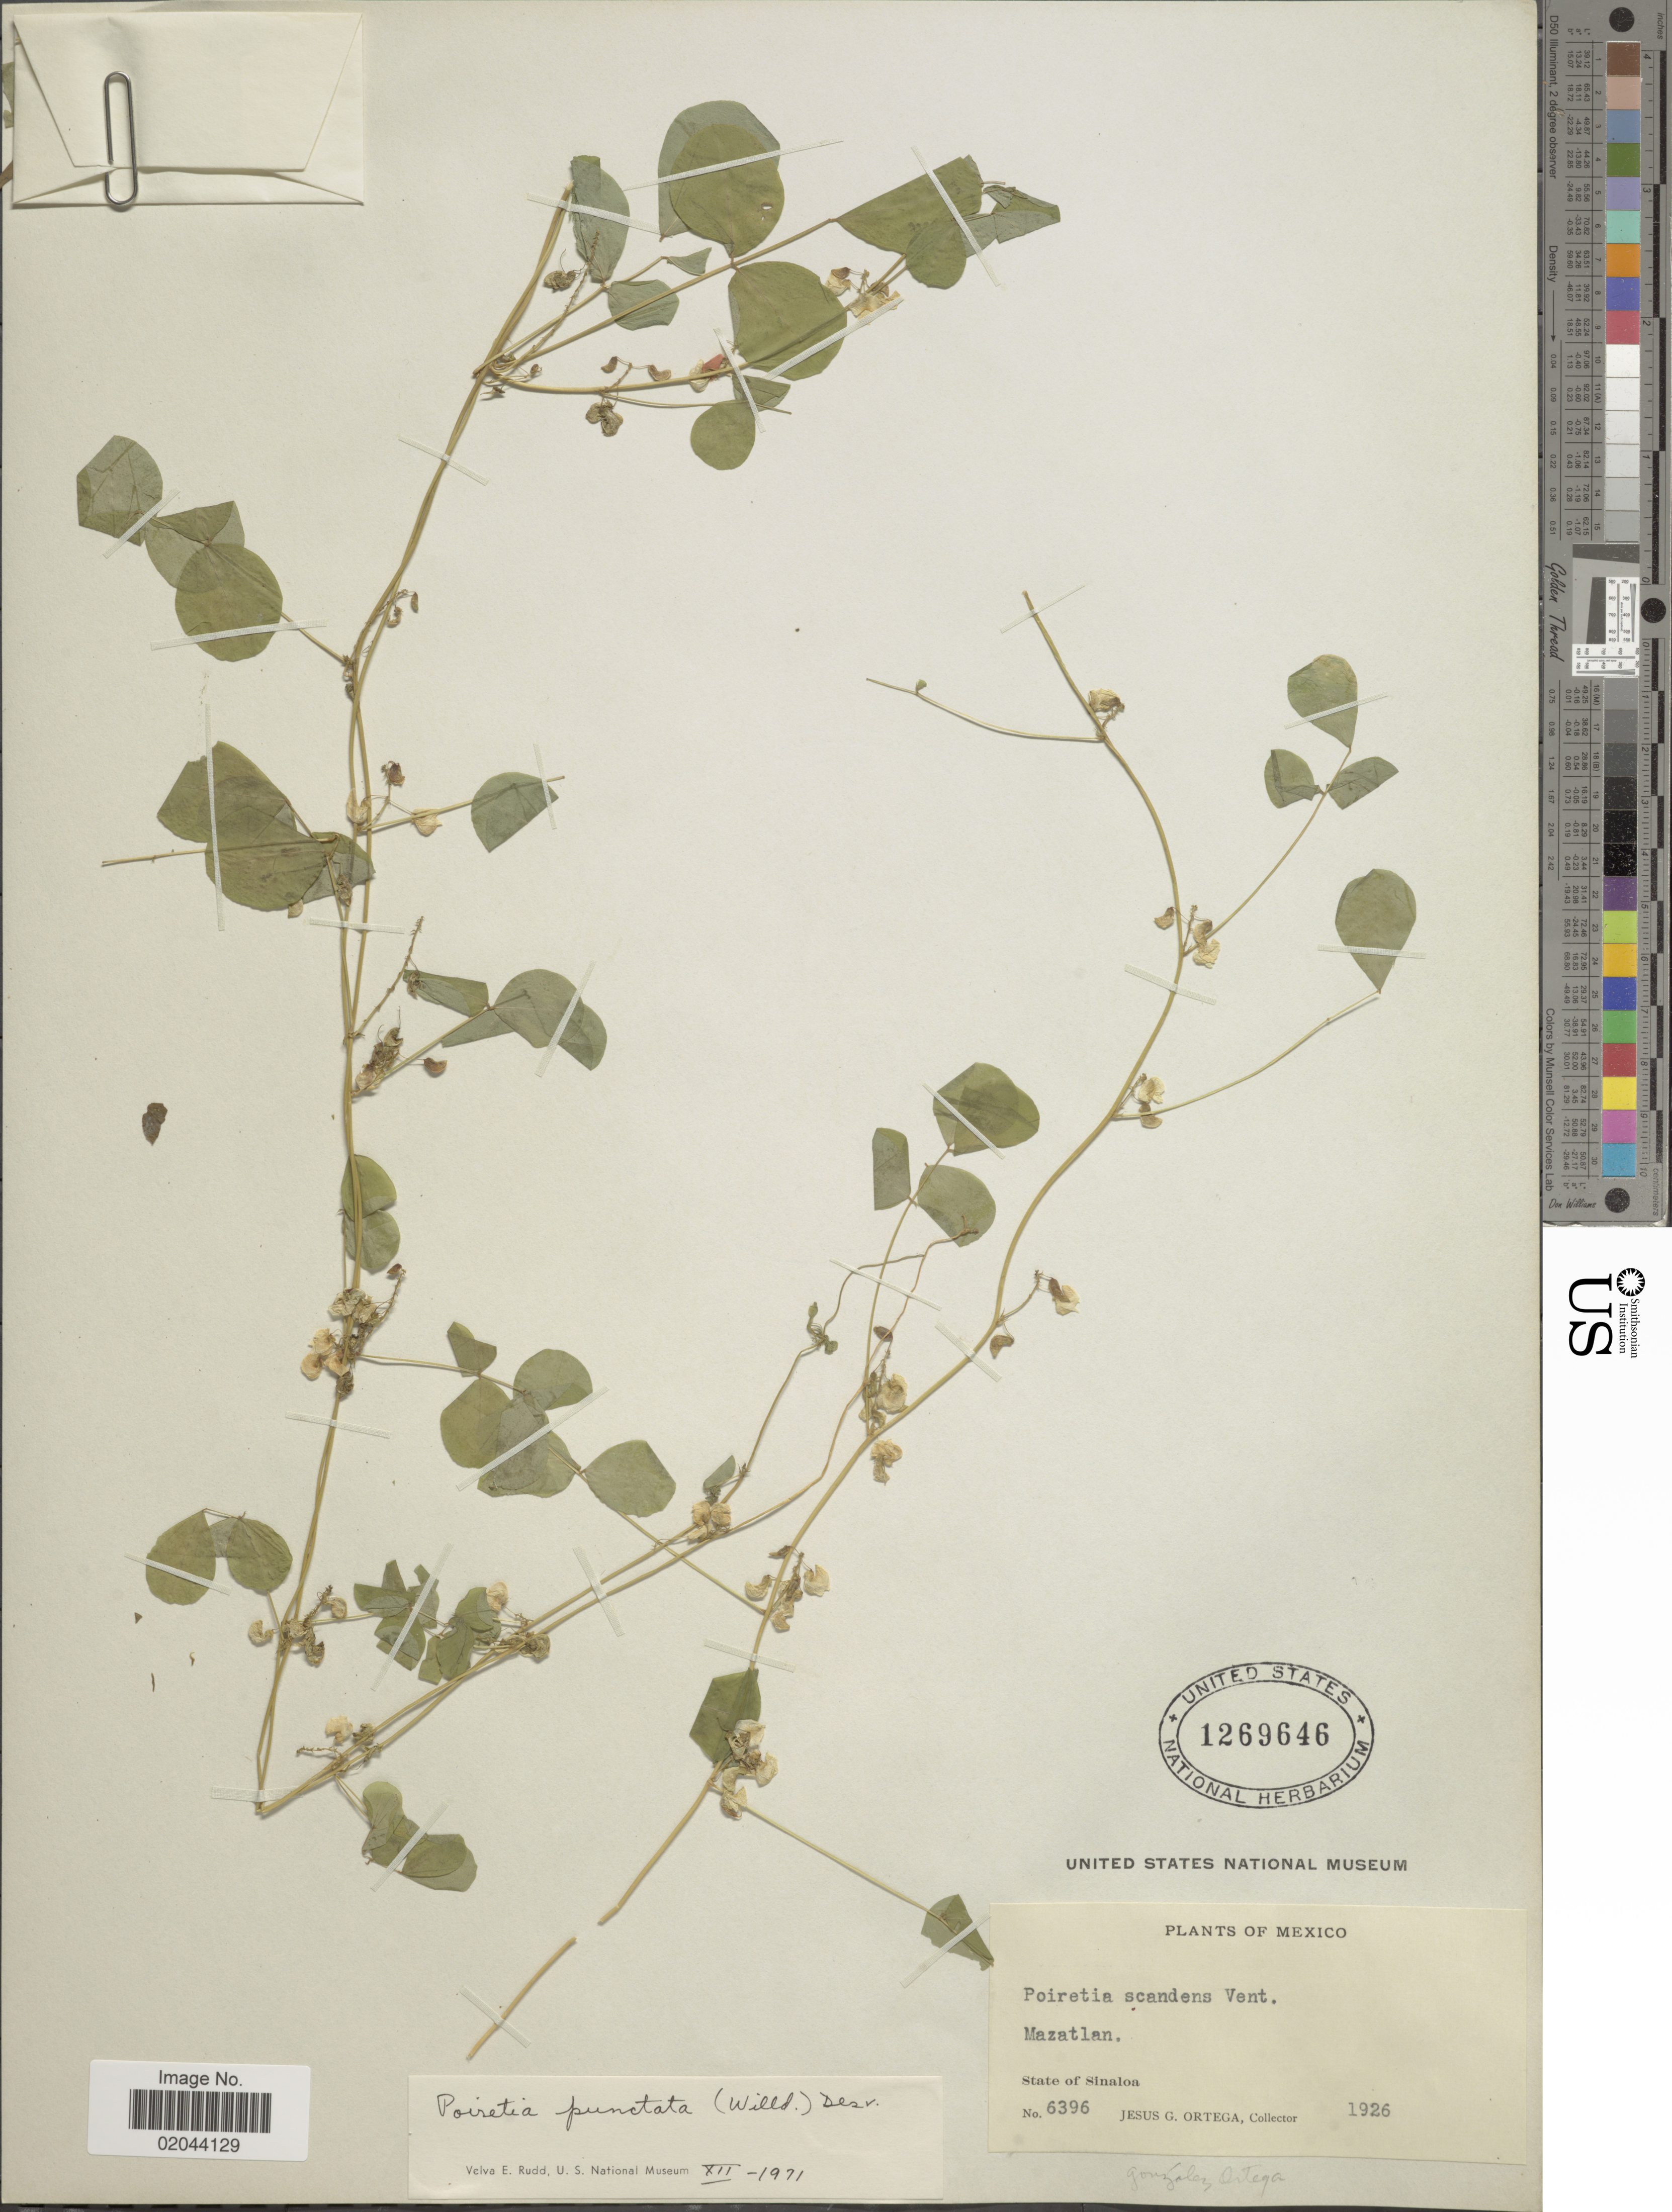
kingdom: Plantae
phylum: Tracheophyta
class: Magnoliopsida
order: Fabales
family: Fabaceae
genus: Poiretia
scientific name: Poiretia scandens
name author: Vent.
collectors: J. Ortega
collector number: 6396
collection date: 1926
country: Mexico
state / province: Sinaloa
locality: Mazatlan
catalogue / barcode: US 1269646